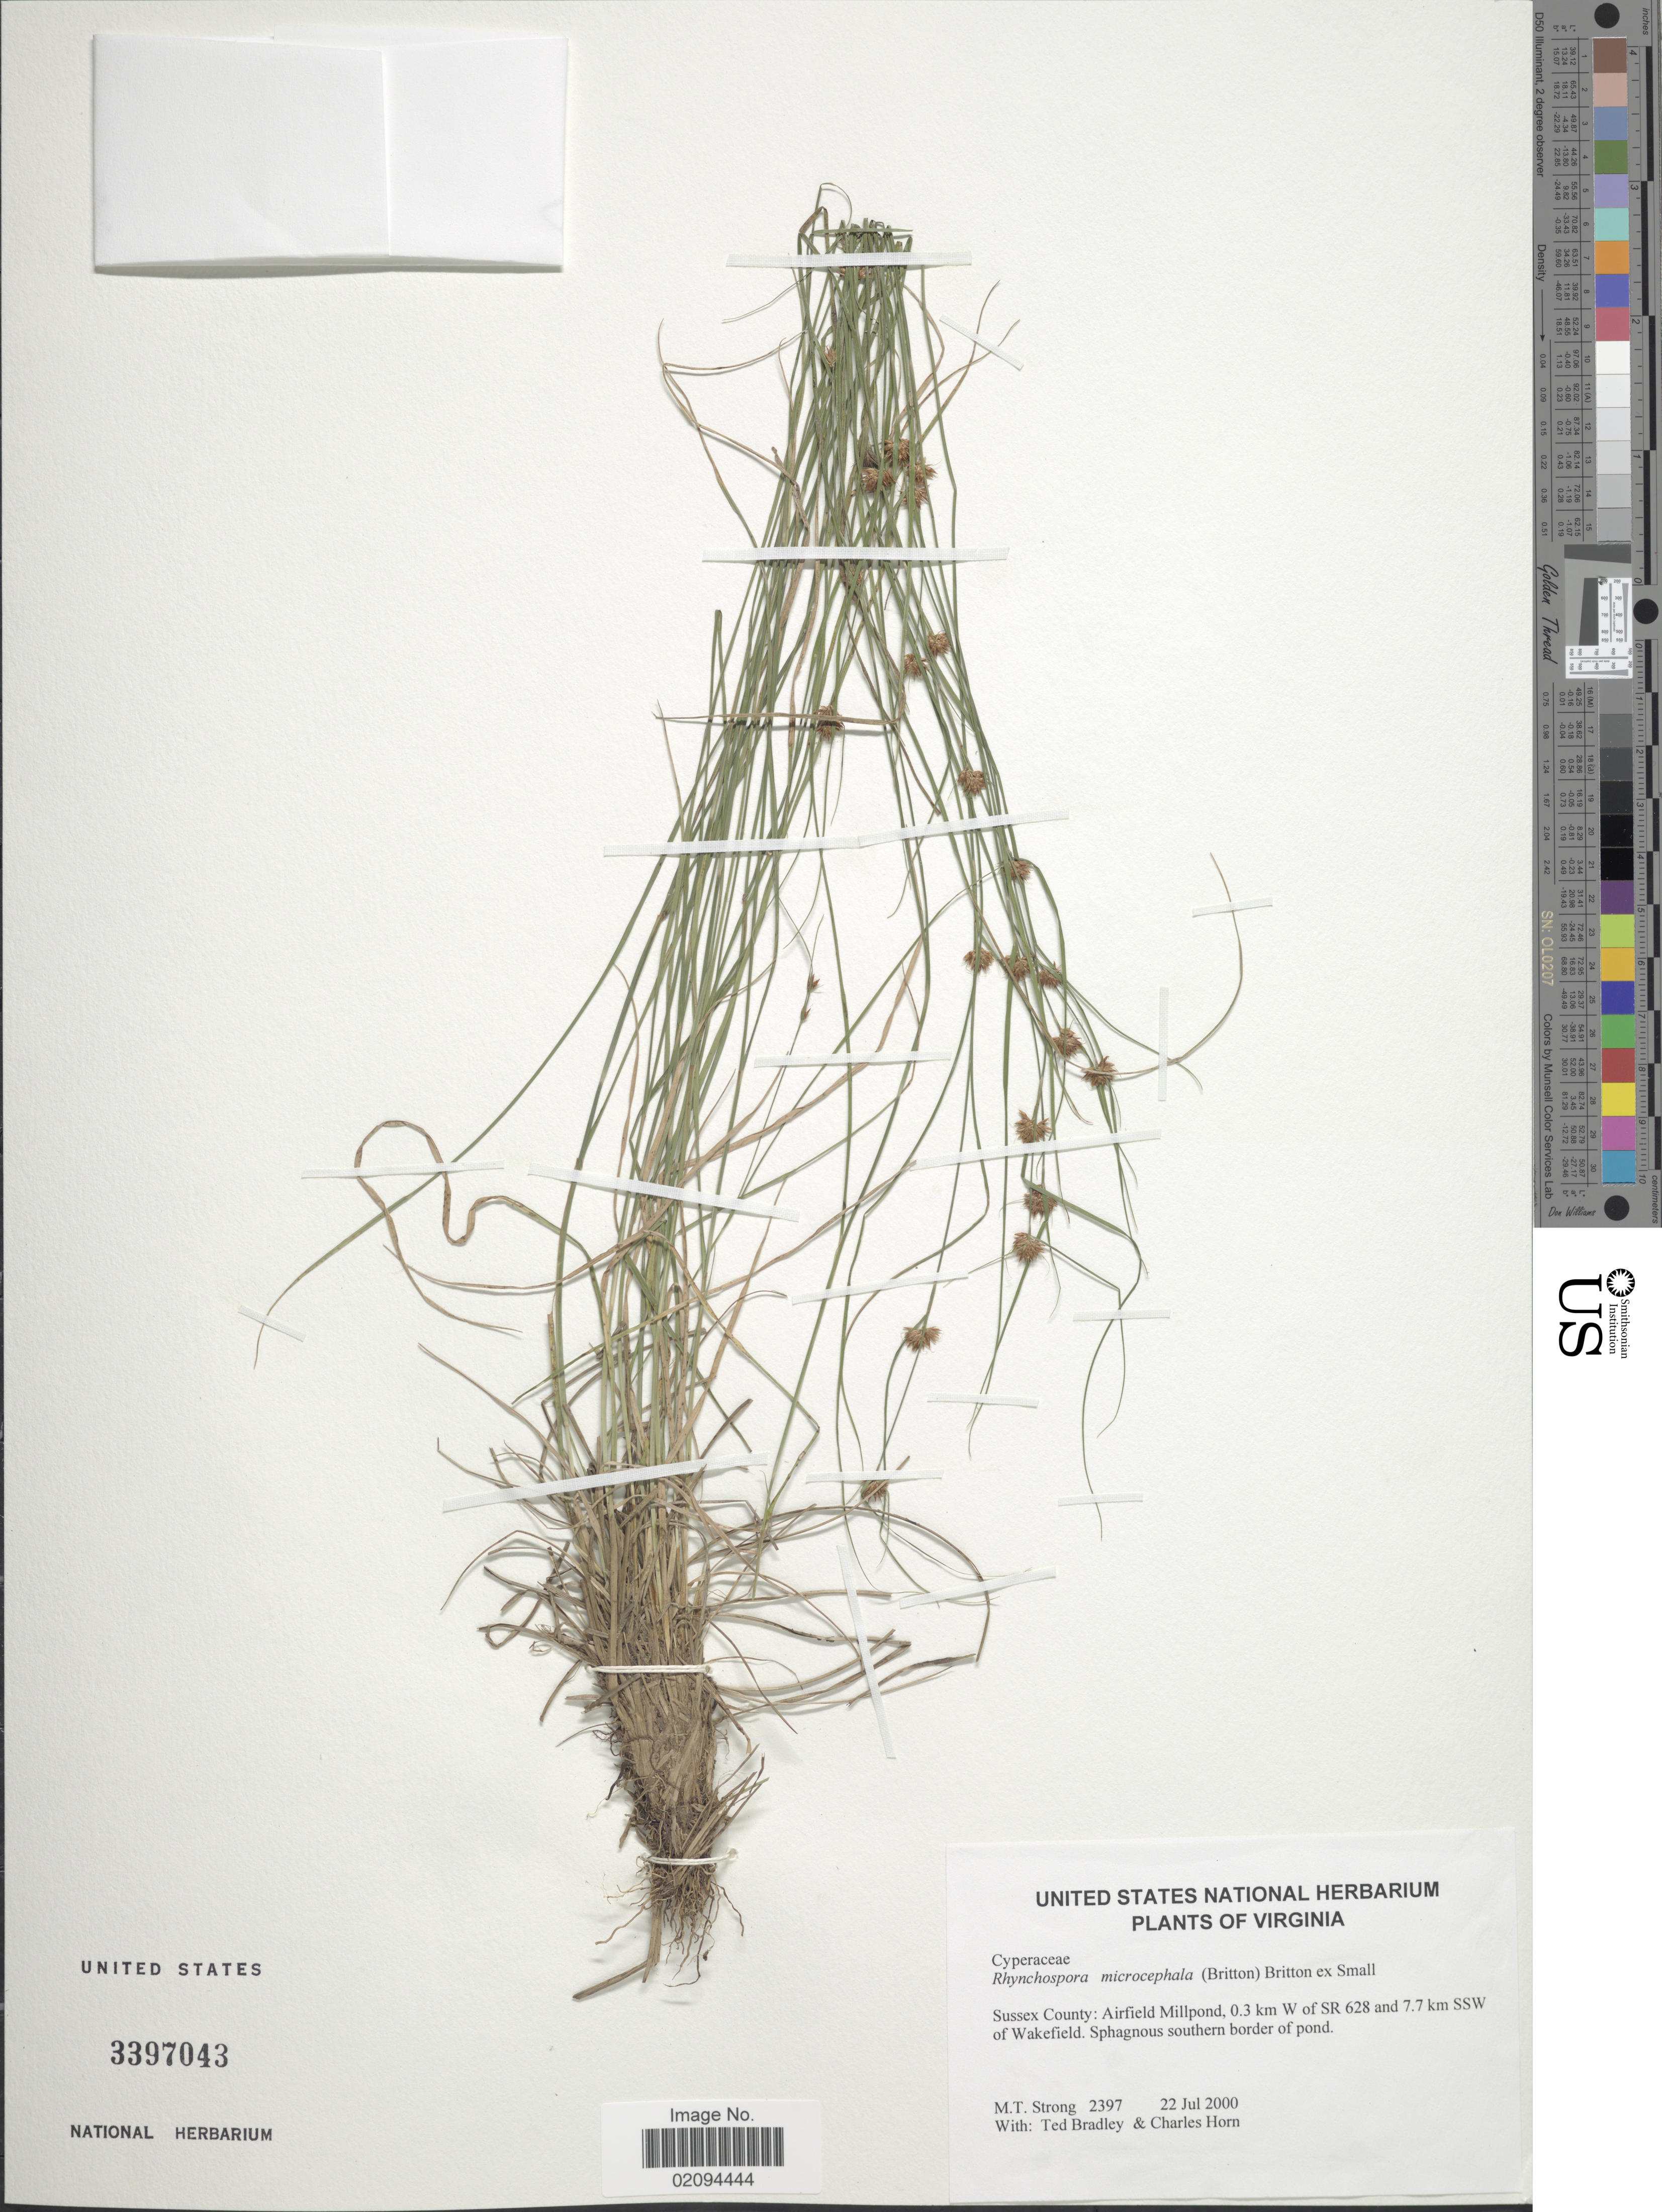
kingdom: Plantae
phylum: Tracheophyta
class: Liliopsida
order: Poales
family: Cyperaceae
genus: Rhynchospora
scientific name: Rhynchospora microcephala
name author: (Britton) Britton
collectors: M. T. Strong, T. Bradley & C. Horn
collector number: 2397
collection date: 2000-07-22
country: United States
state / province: Virginia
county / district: Sussex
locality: Sussex County: Airfield Millpond, 0.3 km W of SR 628 and 7.7 km SSW of Wakefield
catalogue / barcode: US 3397043